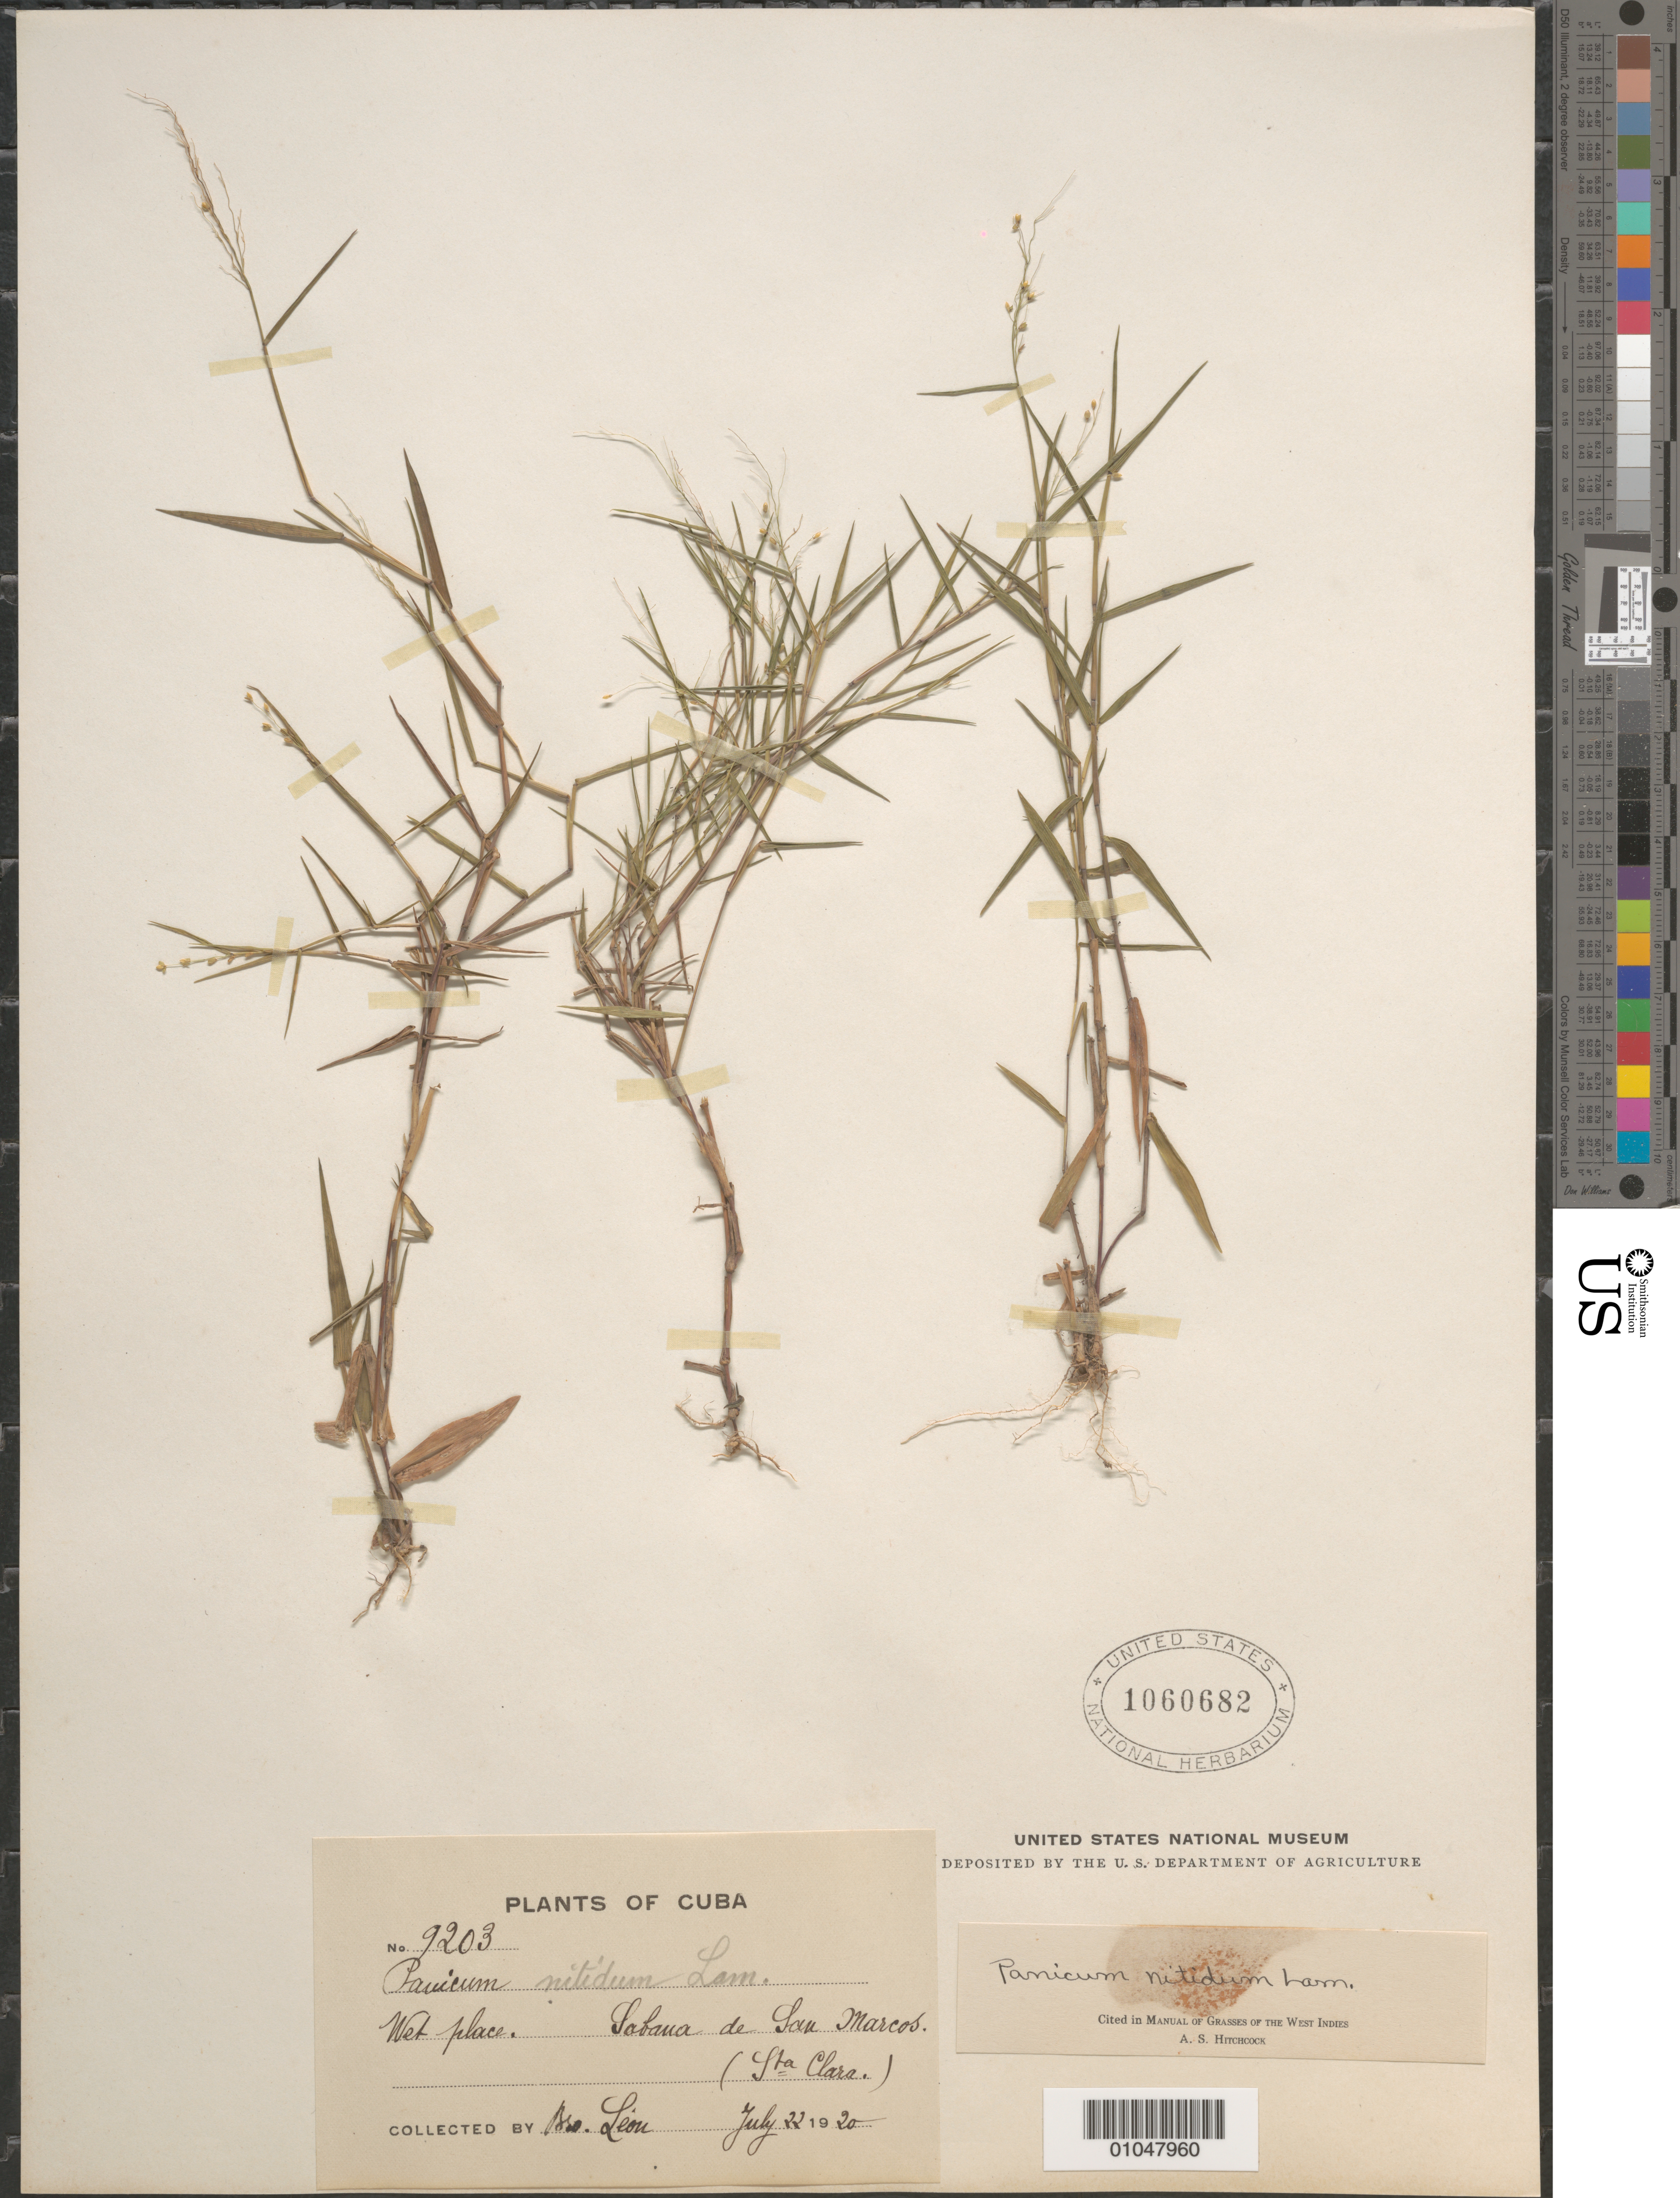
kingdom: Plantae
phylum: Tracheophyta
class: Liliopsida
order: Poales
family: Poaceae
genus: Panicum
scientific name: Panicum nitidum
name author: Lam.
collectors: Bro. León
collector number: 9203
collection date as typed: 22 Jul 1920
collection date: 1920-07-22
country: Cuba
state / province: Villa Clara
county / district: Santa Clara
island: Cuba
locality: Sabana de San Marco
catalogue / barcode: US 1060682